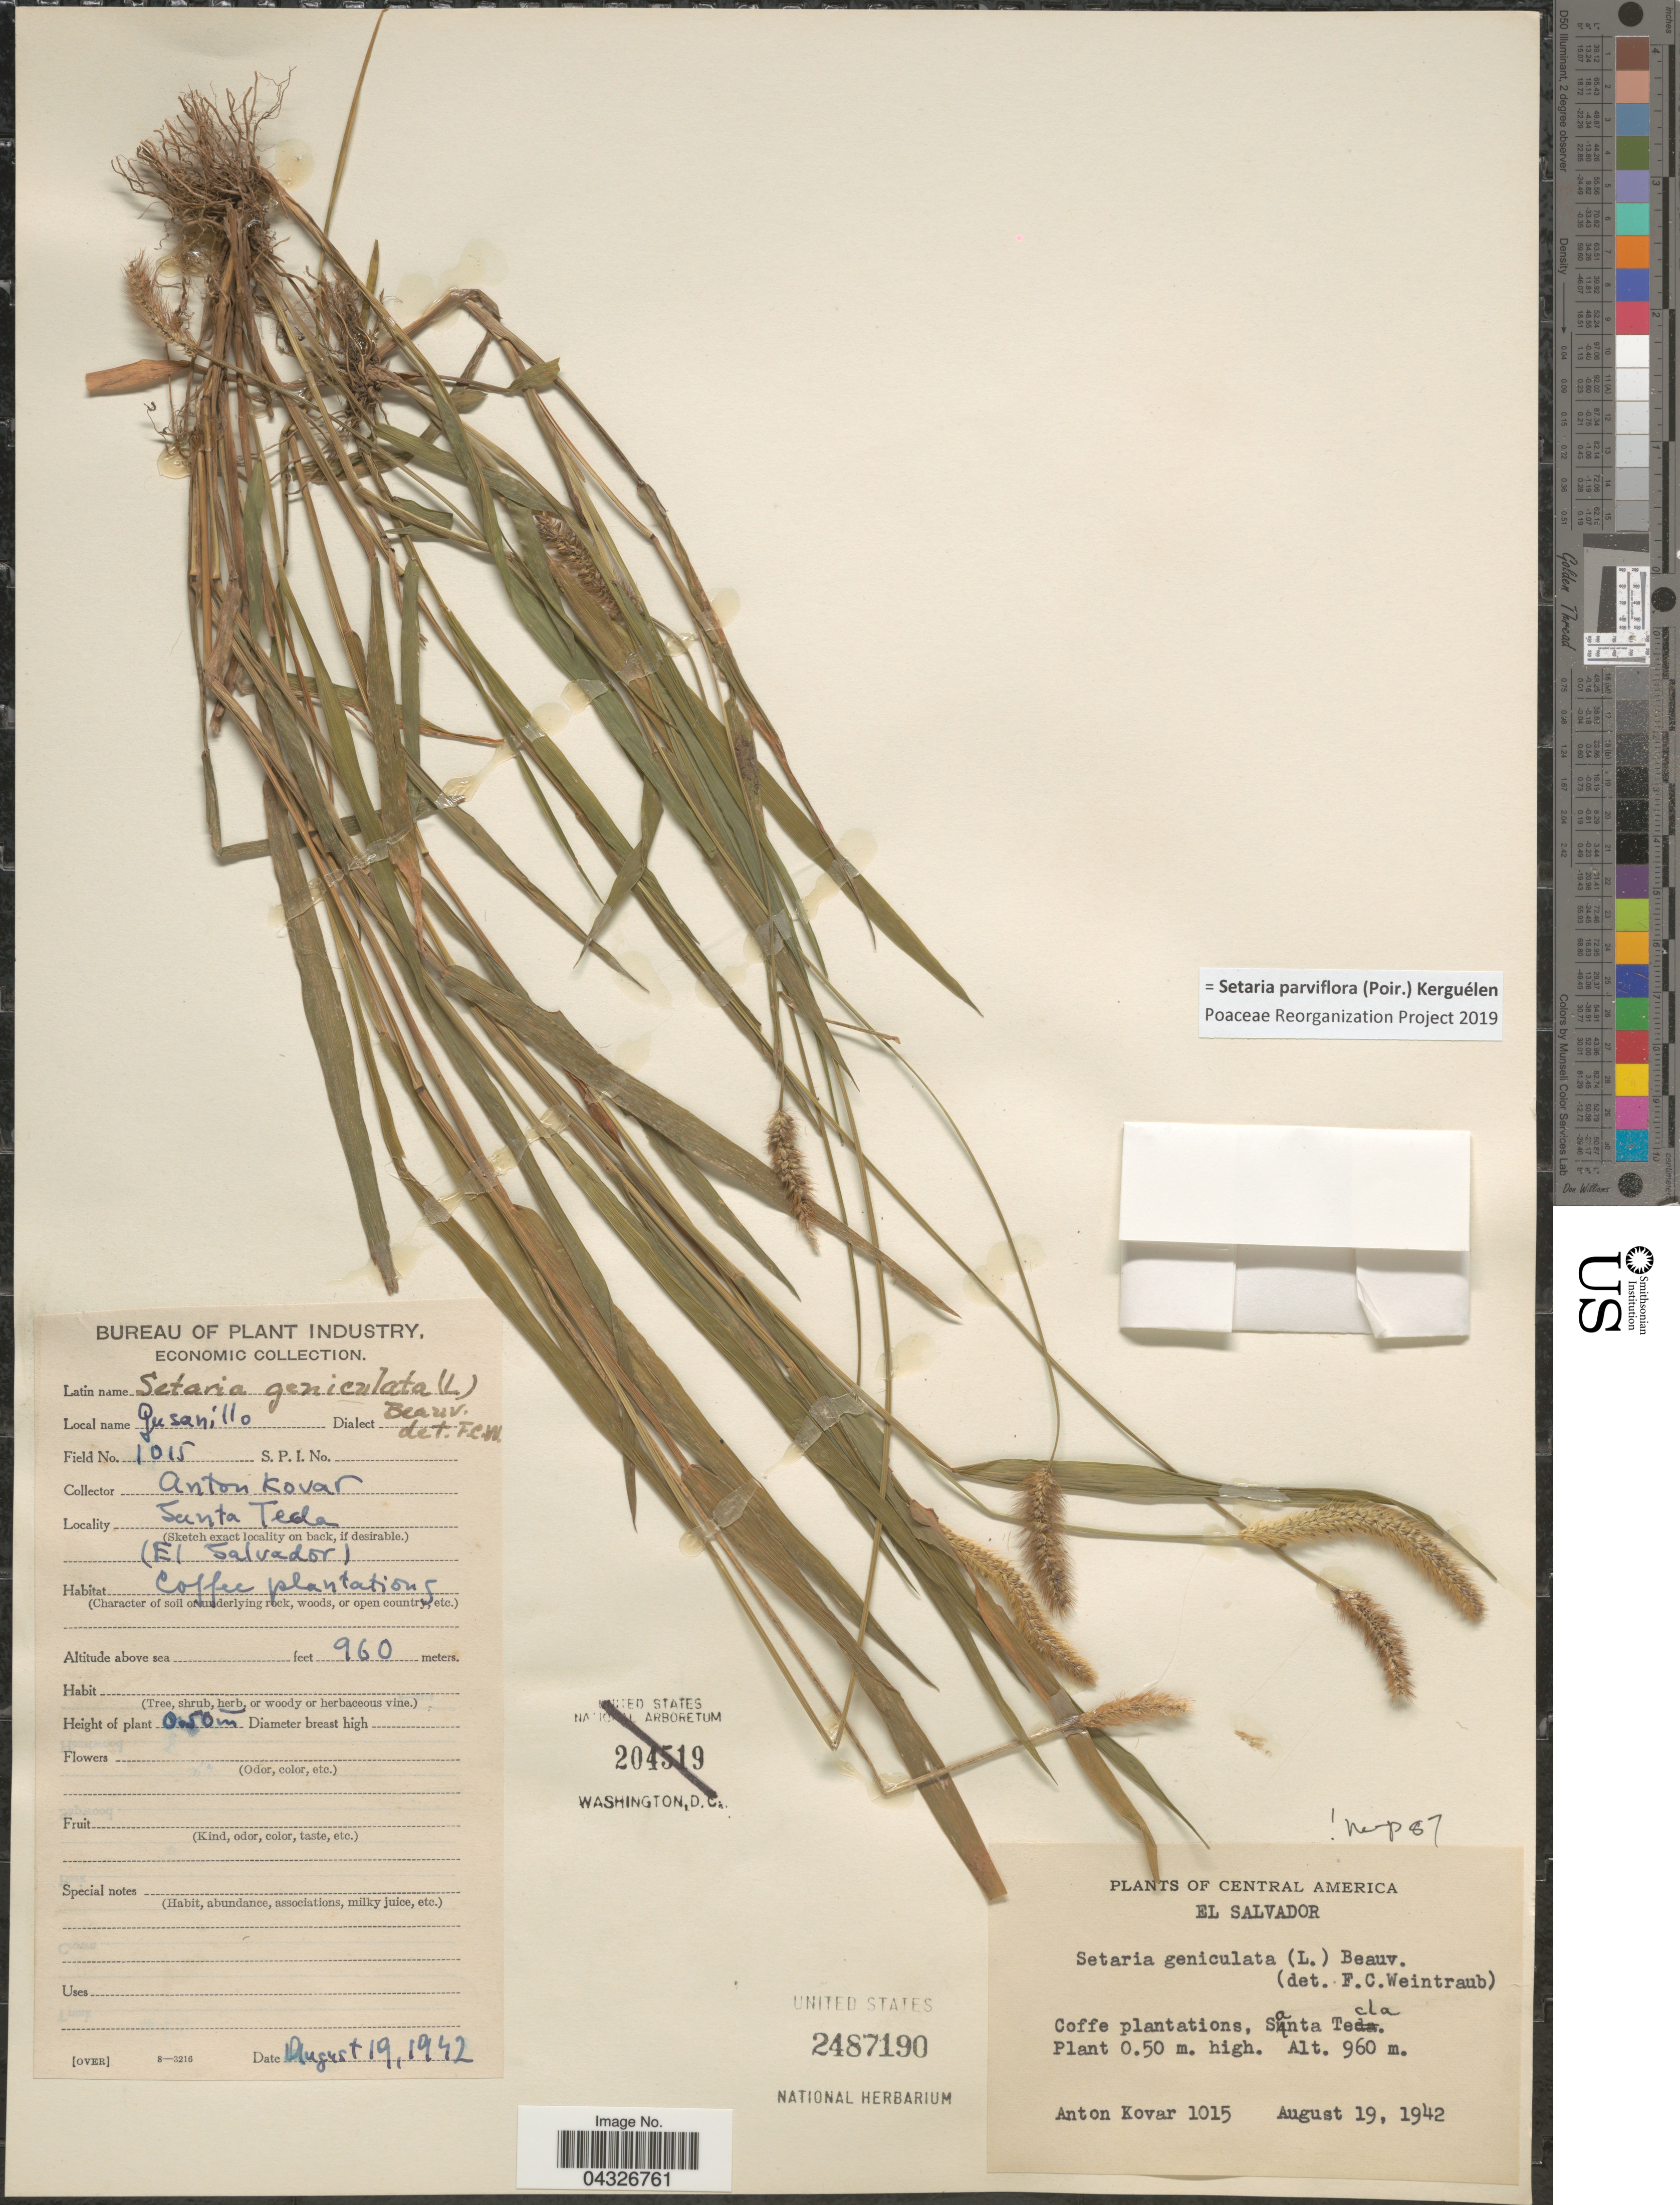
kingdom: Plantae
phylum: Tracheophyta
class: Liliopsida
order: Poales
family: Poaceae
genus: Setaria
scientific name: Setaria parviflora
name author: (Poir.) Kerguélen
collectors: A. Kovar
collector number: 1015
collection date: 1942-08-19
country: El Salvador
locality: Coffee plantations, Santa Tecla.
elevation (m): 960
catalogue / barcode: US 2487190